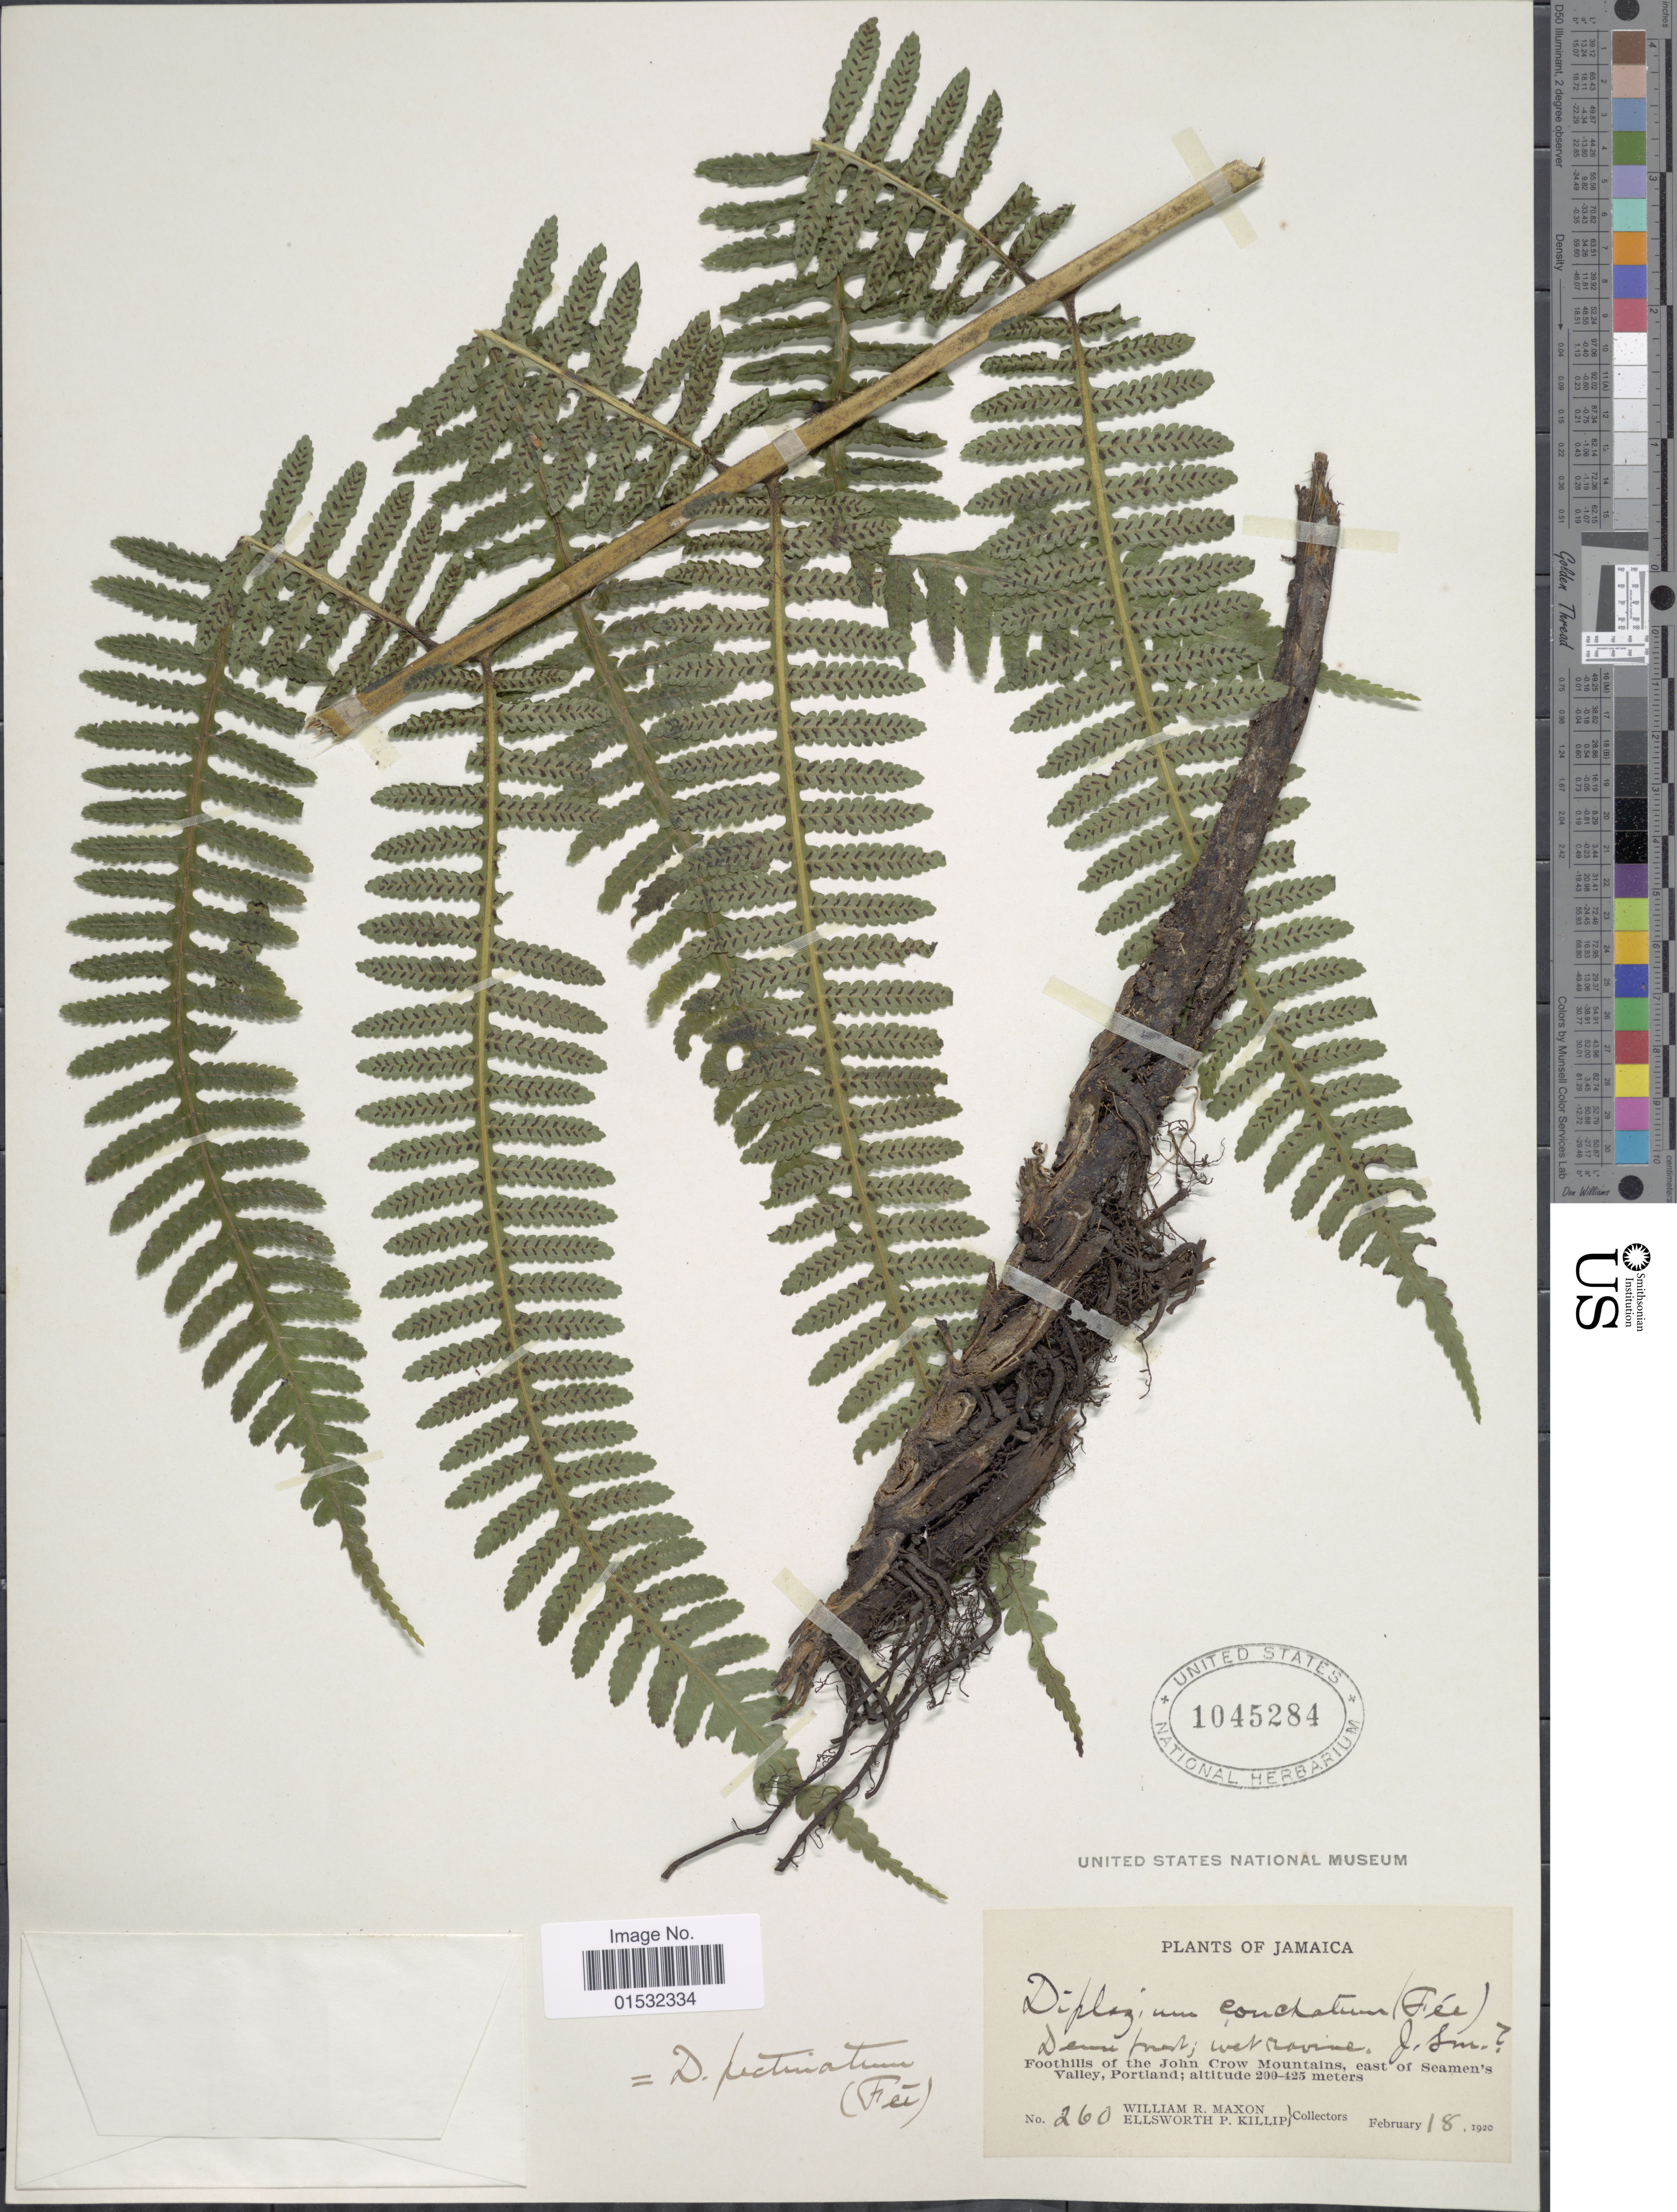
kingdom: Plantae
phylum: Tracheophyta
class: Polypodiopsida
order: Polypodiales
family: Athyriaceae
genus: Diplazium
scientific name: Diplazium pectinatum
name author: (Fée) C. Chr.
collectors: W. R. Maxon & E. P. Killip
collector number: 260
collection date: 1920-02-18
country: Jamaica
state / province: Portland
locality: Foothills of the John Crow Mountains, east of Seamen's Valley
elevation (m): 200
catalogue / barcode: US 1045284